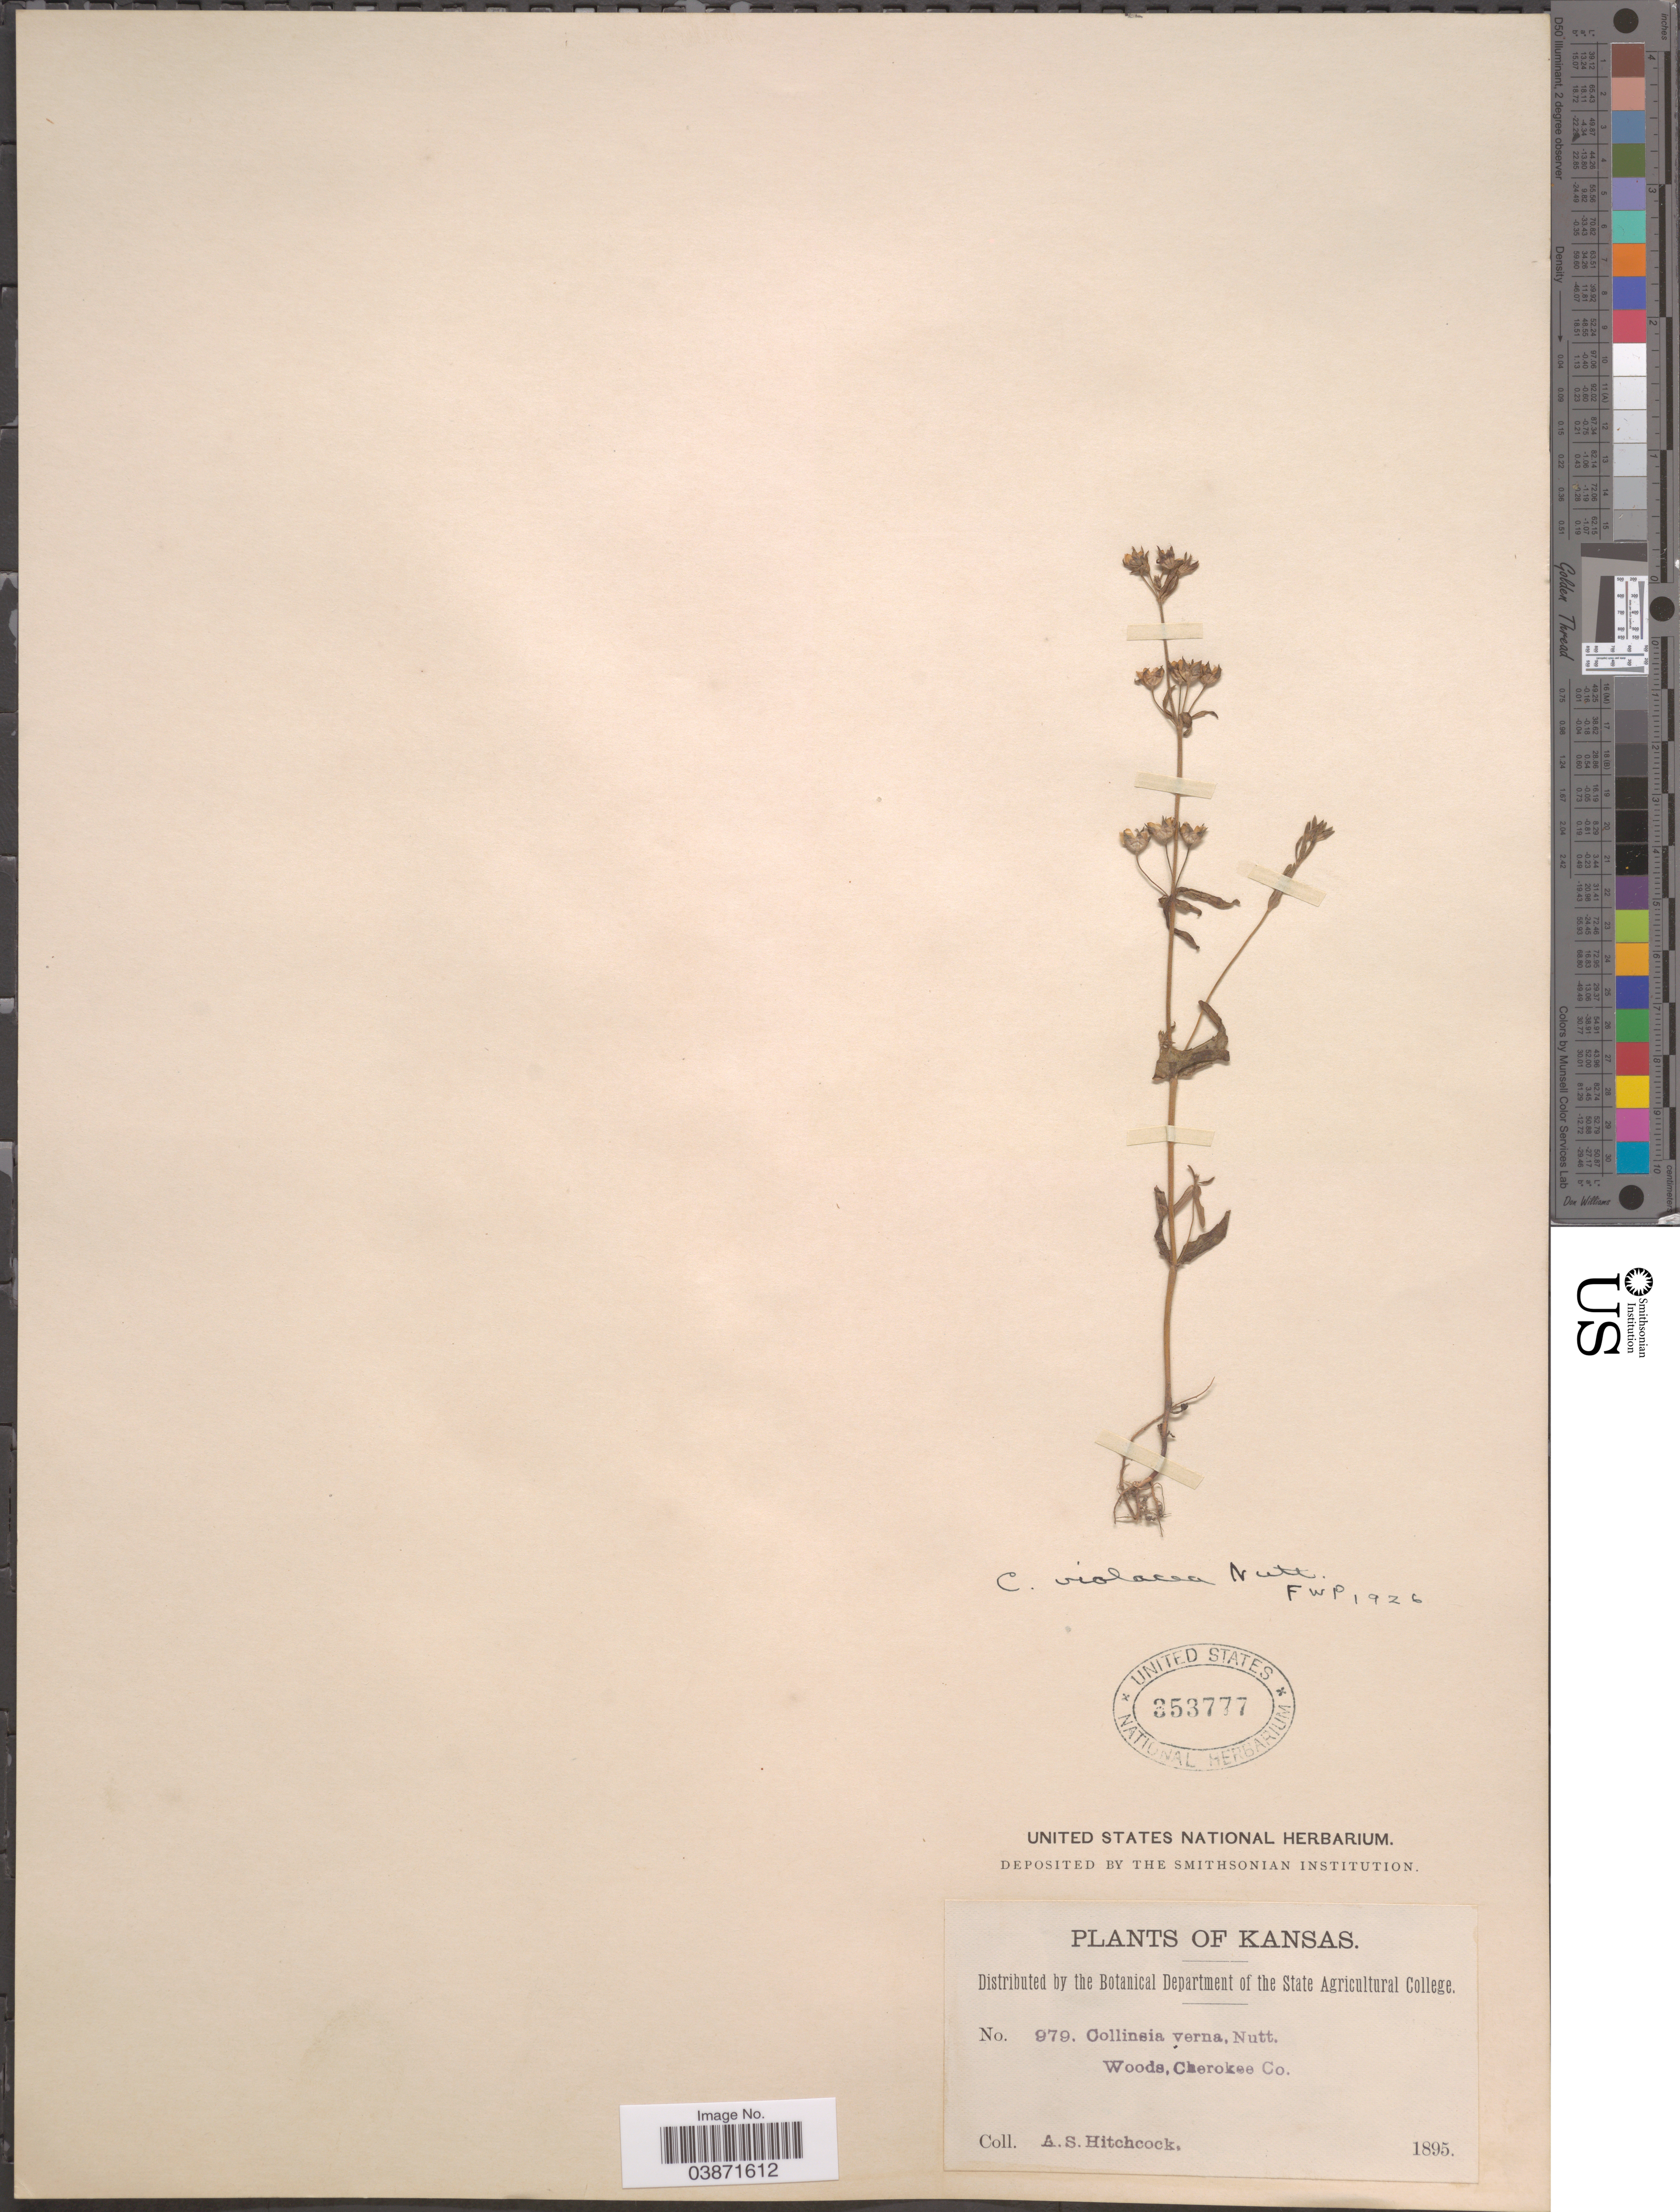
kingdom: Plantae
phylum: Tracheophyta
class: Magnoliopsida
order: Lamiales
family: Plantaginaceae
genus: Collinsia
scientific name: Collinsia violacea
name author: Nutt.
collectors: A. S. Hitchcock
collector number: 979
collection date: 1895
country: United States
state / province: Kansas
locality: CHerokee Co.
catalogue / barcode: US 353777